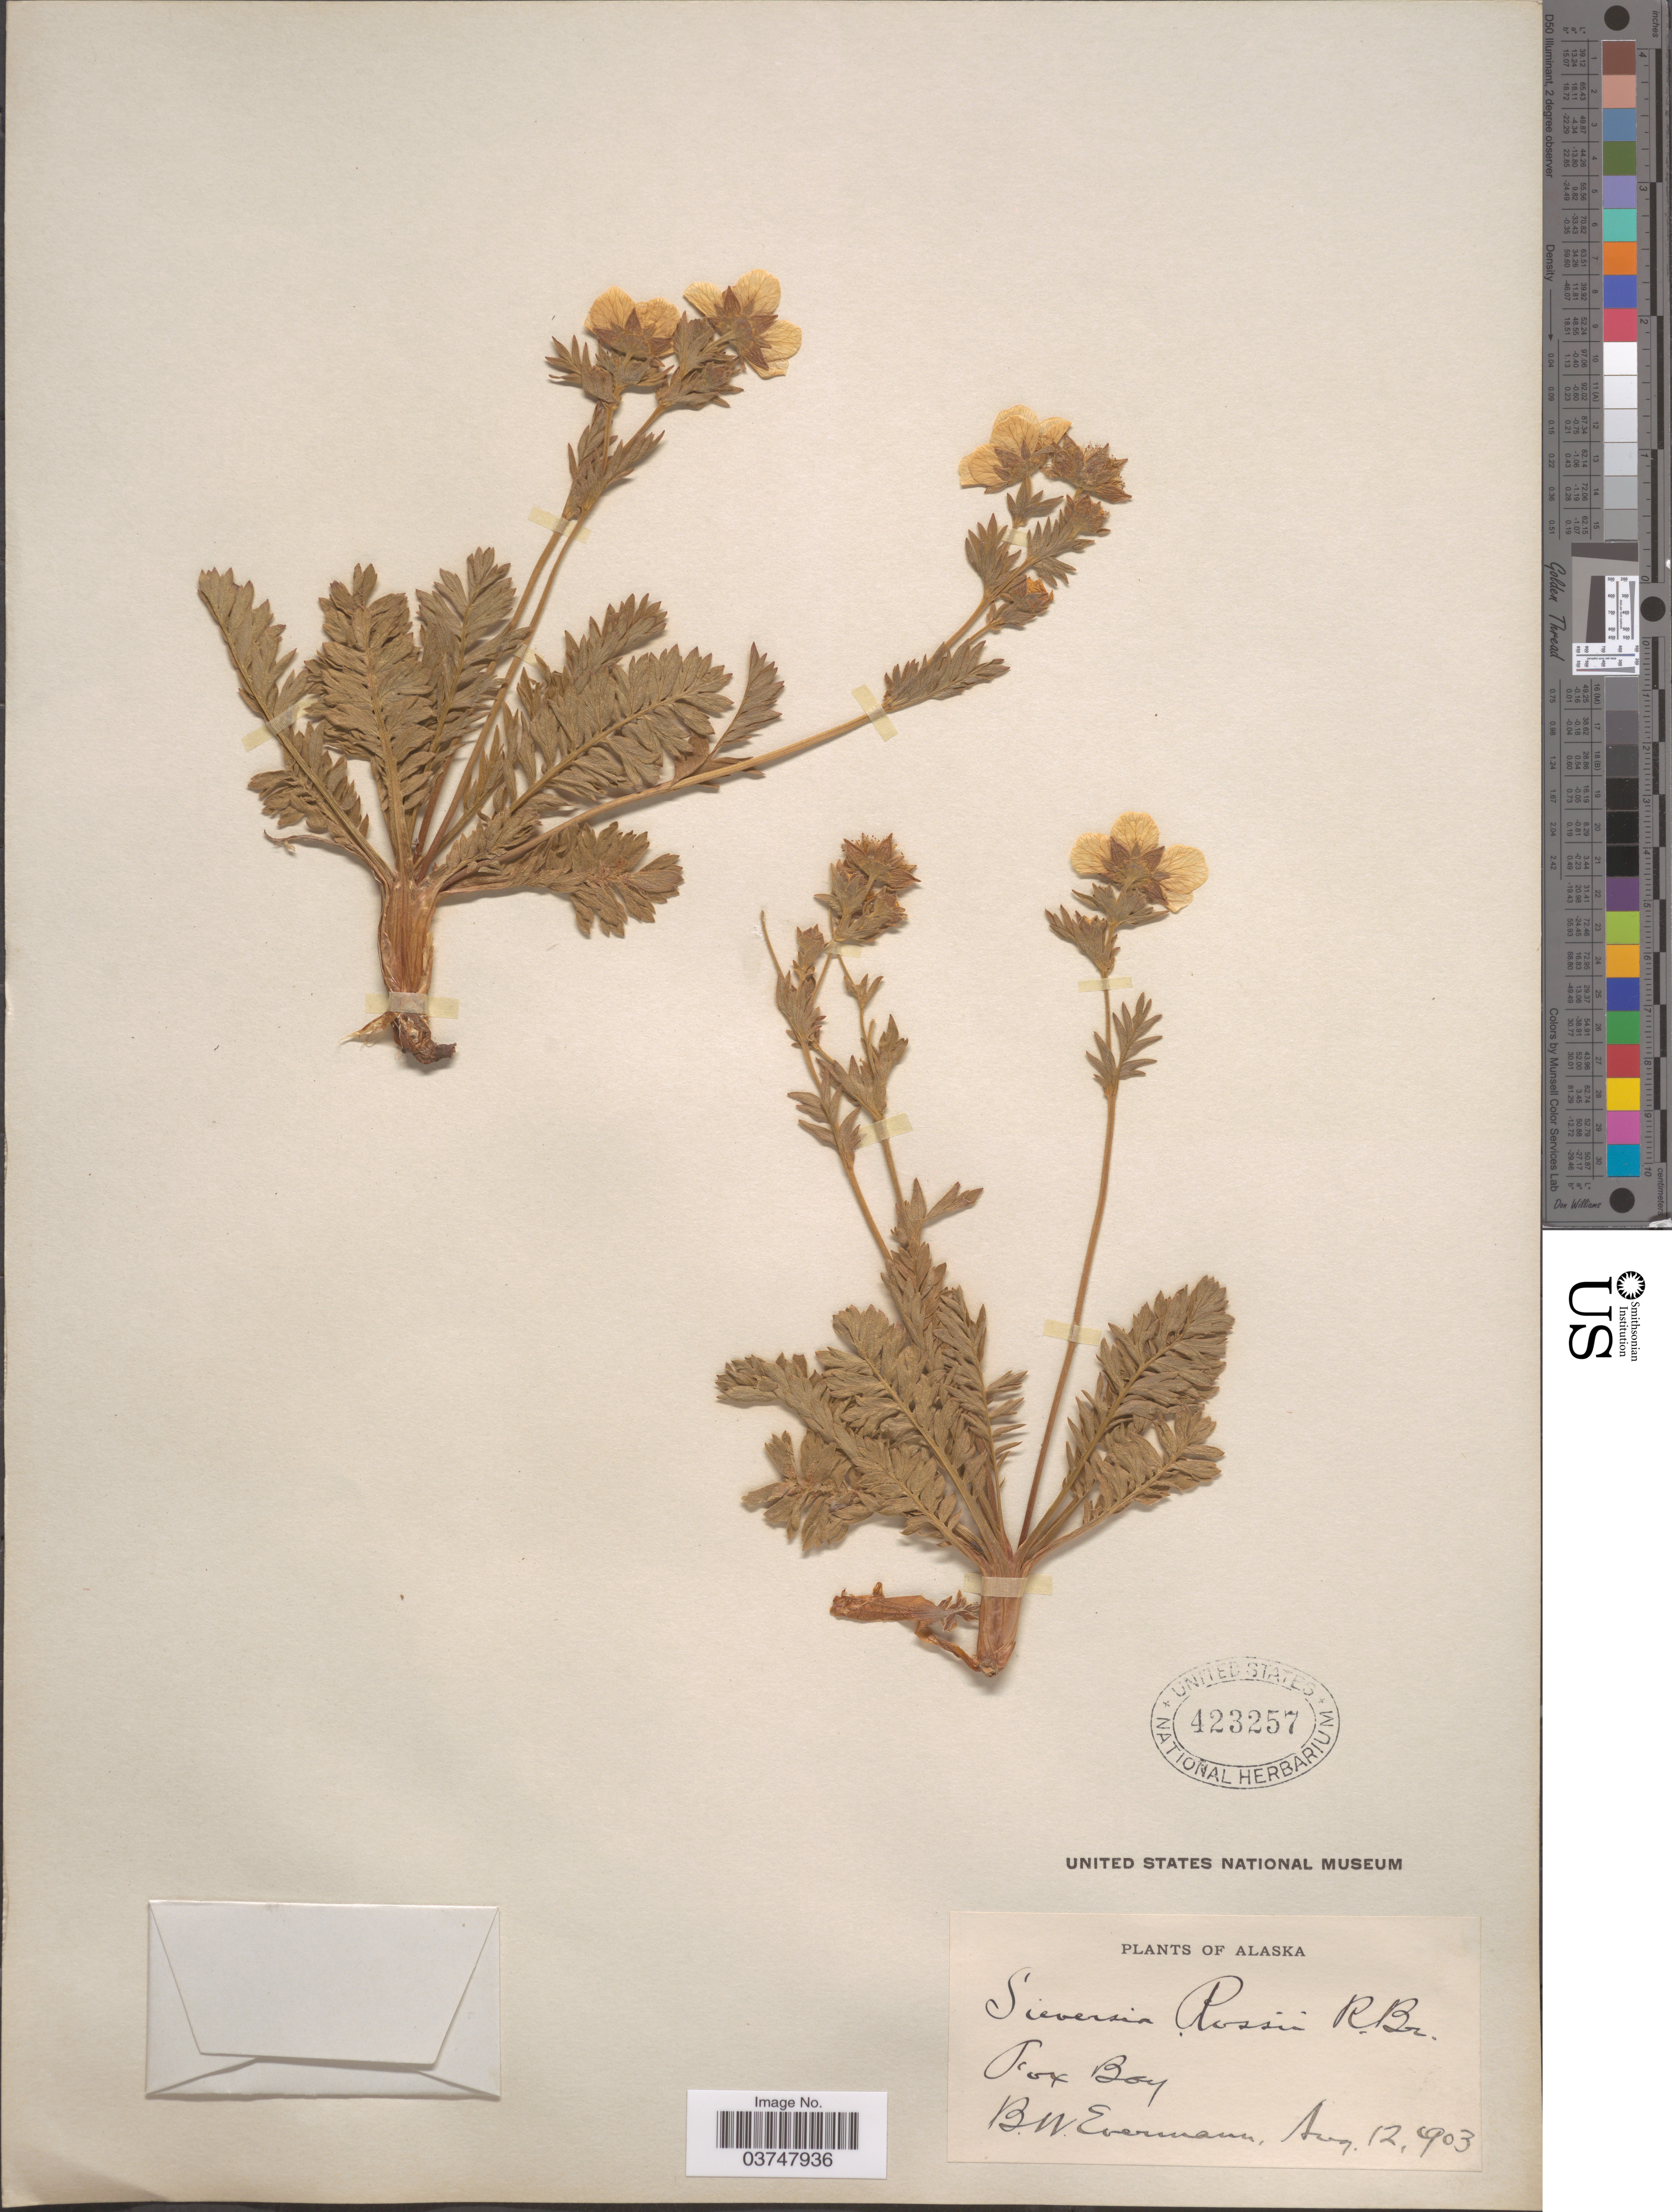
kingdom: Plantae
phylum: Tracheophyta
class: Magnoliopsida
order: Rosales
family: Rosaceae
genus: Geum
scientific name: Geum rossii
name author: (R. Br.) Ser.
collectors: B. W. Evermann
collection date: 1903-08-12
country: United States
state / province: Alaska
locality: Fox Bay.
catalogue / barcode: US 423257